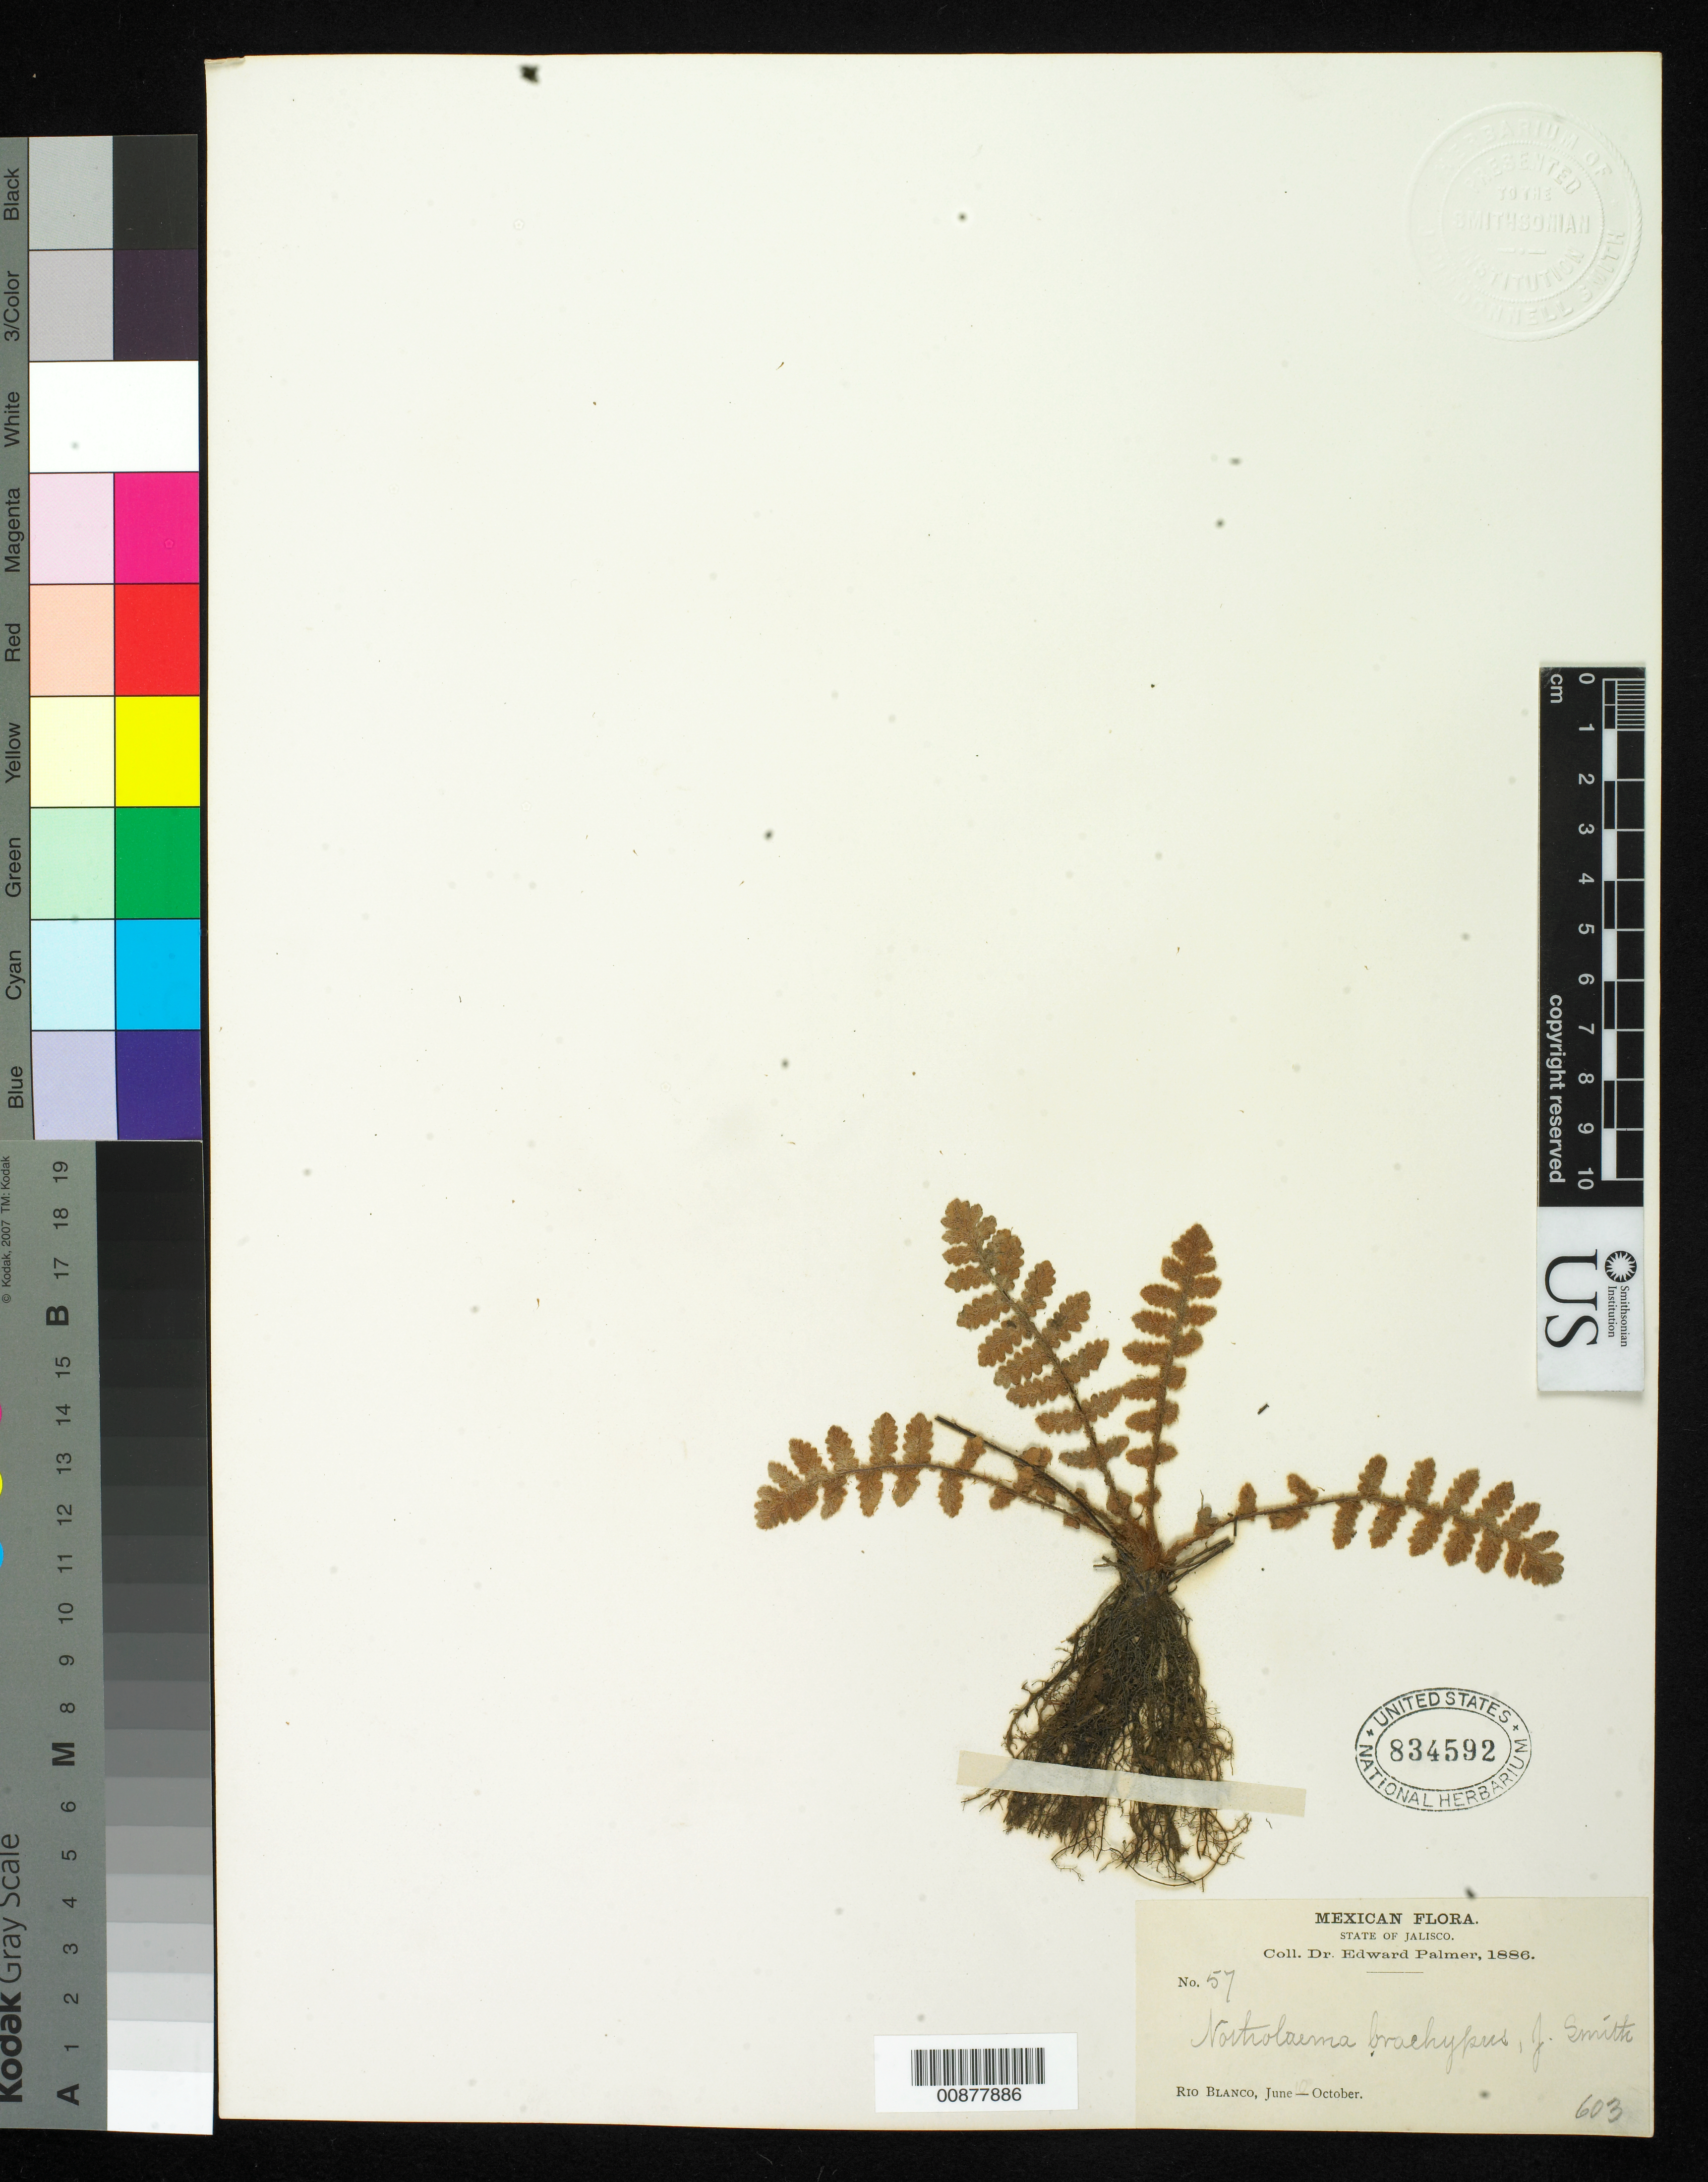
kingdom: Plantae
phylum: Tracheophyta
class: Polypodiopsida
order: Polypodiales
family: Pteridaceae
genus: Notholaena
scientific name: Notholaena brachypus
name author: (Kunze) J. Sm.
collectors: E. Palmer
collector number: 57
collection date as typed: Jun 1886 to -- Oct 1886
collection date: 1886-06/1886-10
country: Mexico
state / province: Jalisco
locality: Río Blanco, Jalisco.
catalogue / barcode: US 834592